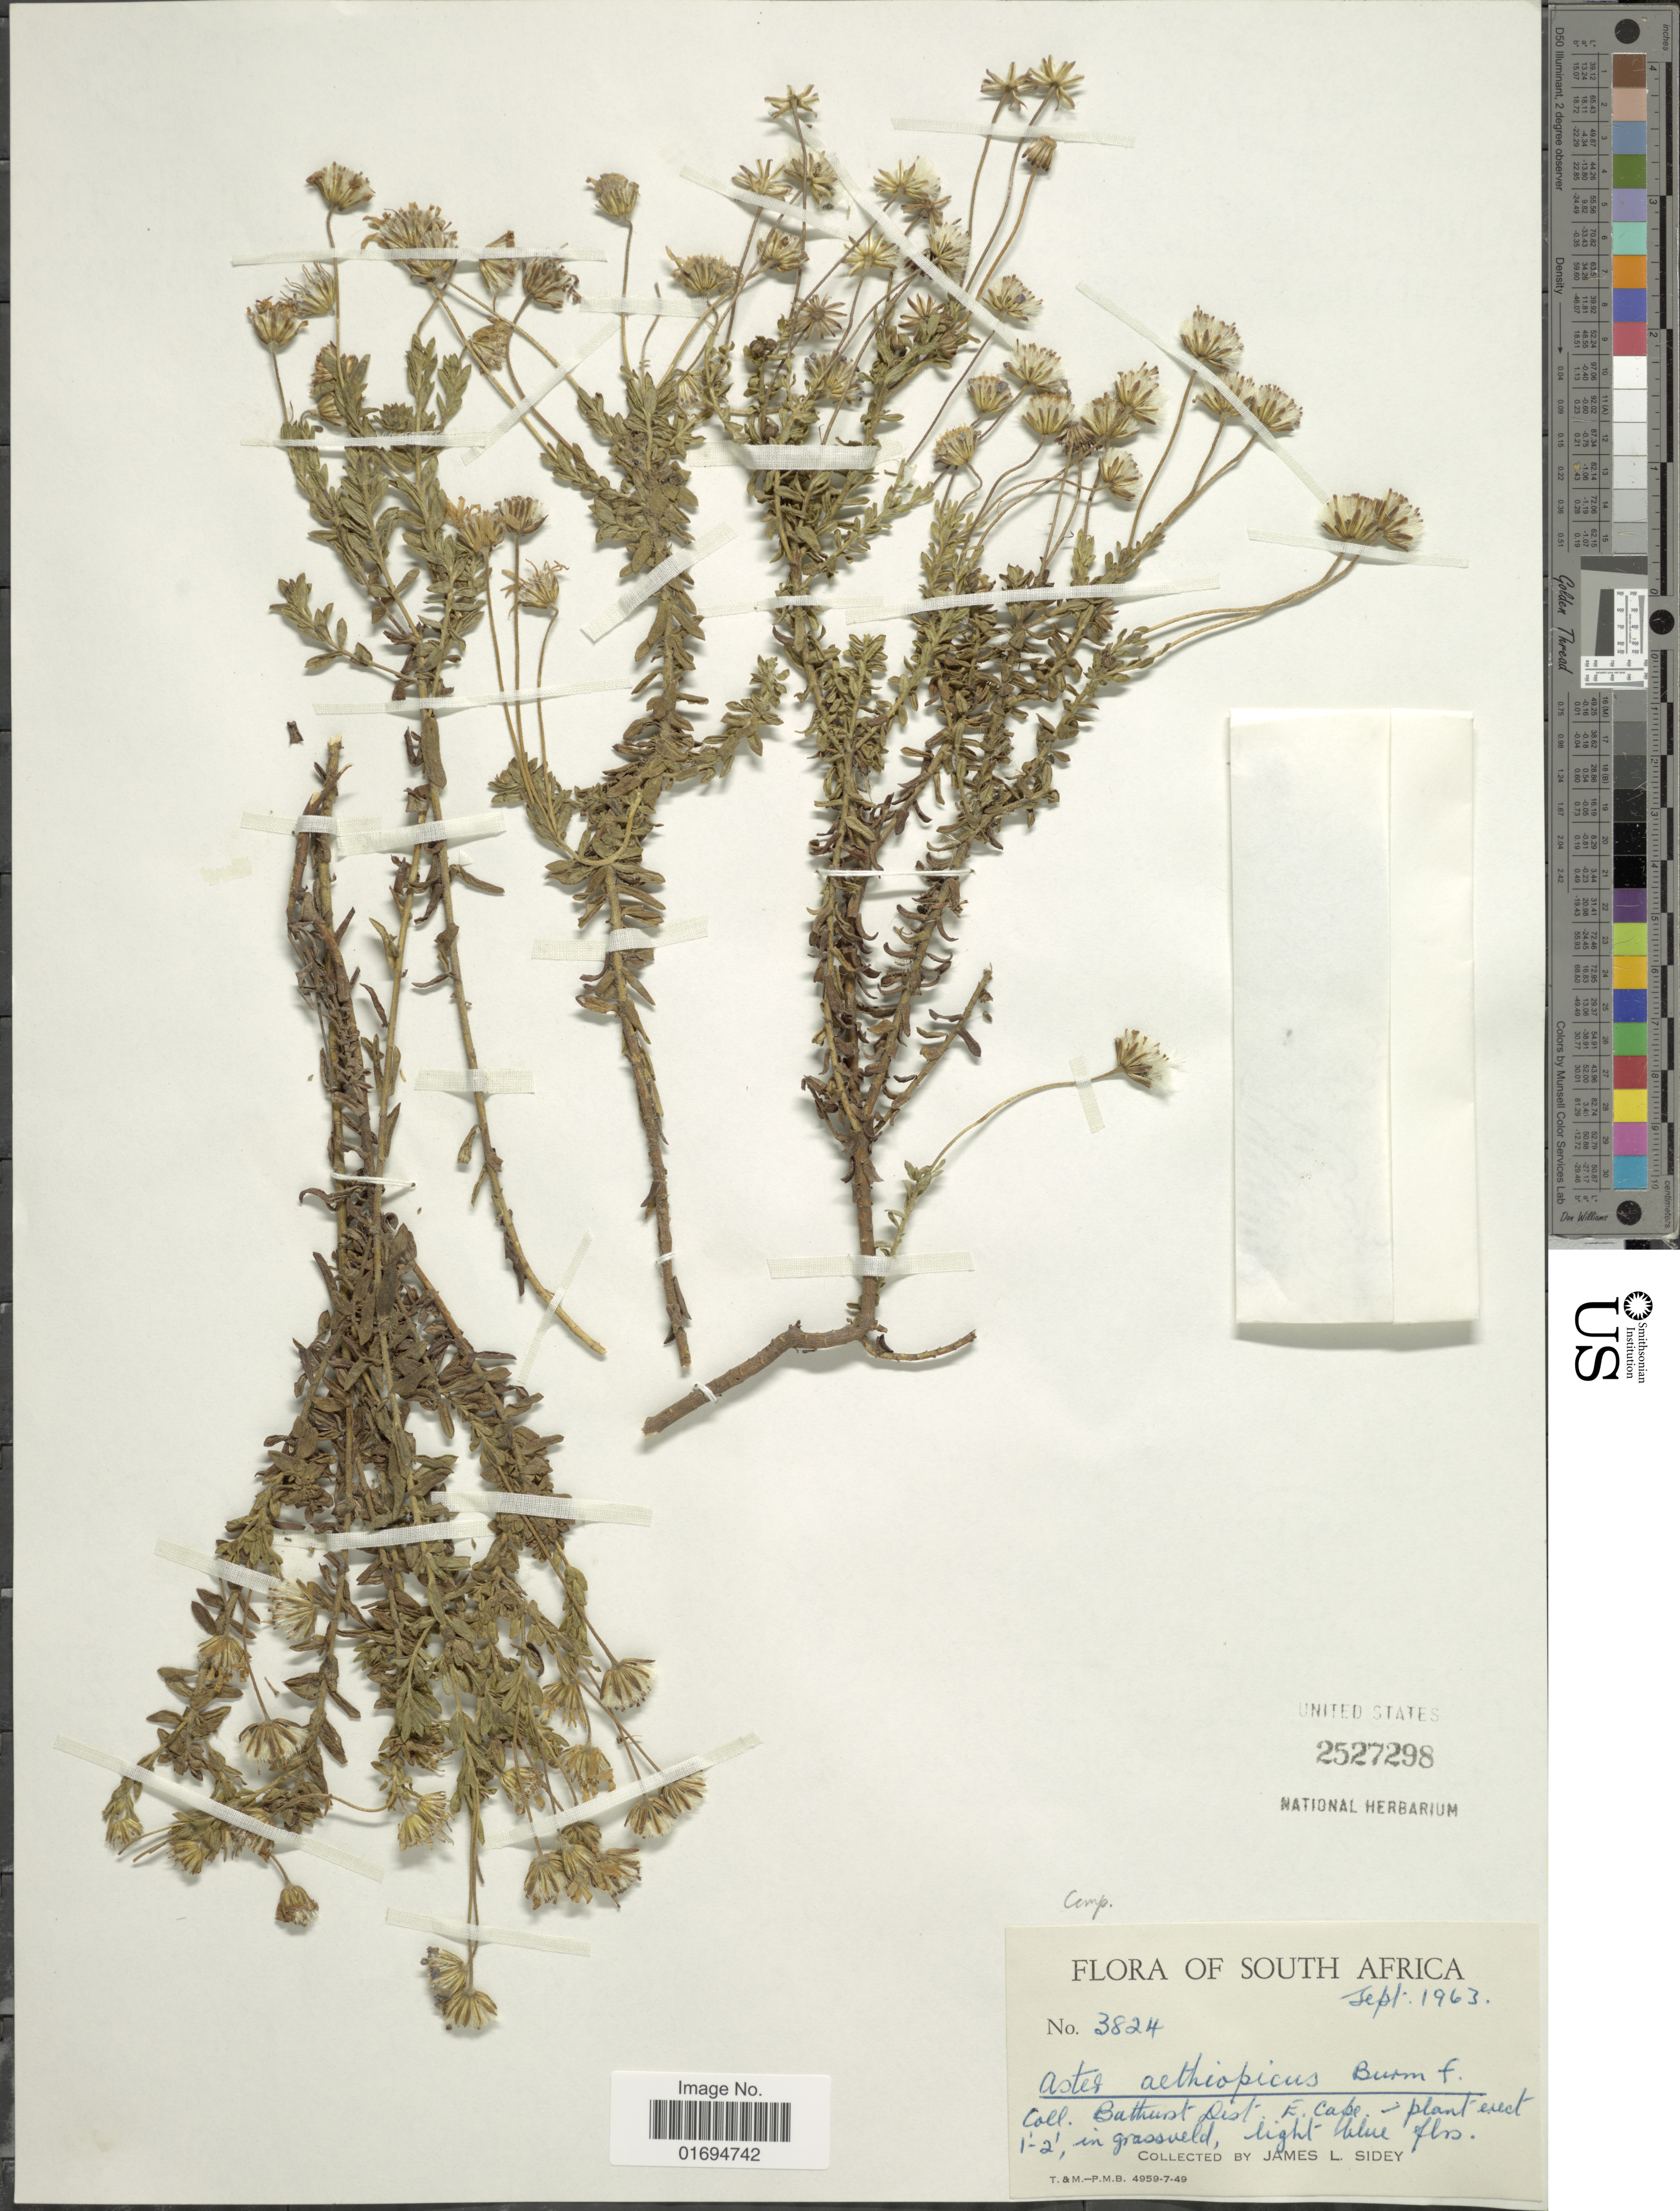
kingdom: Plantae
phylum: Tracheophyta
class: Magnoliopsida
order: Asterales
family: Asteraceae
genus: Felicia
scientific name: Felicia aethiopica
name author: (Burm. f.) Grau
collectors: J. L. Sidey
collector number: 3824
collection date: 1963-09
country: South Africa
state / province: Eastern Cape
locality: Dist. E. Cape, Plant erect 1'-2', in grassveld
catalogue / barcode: US 2527298